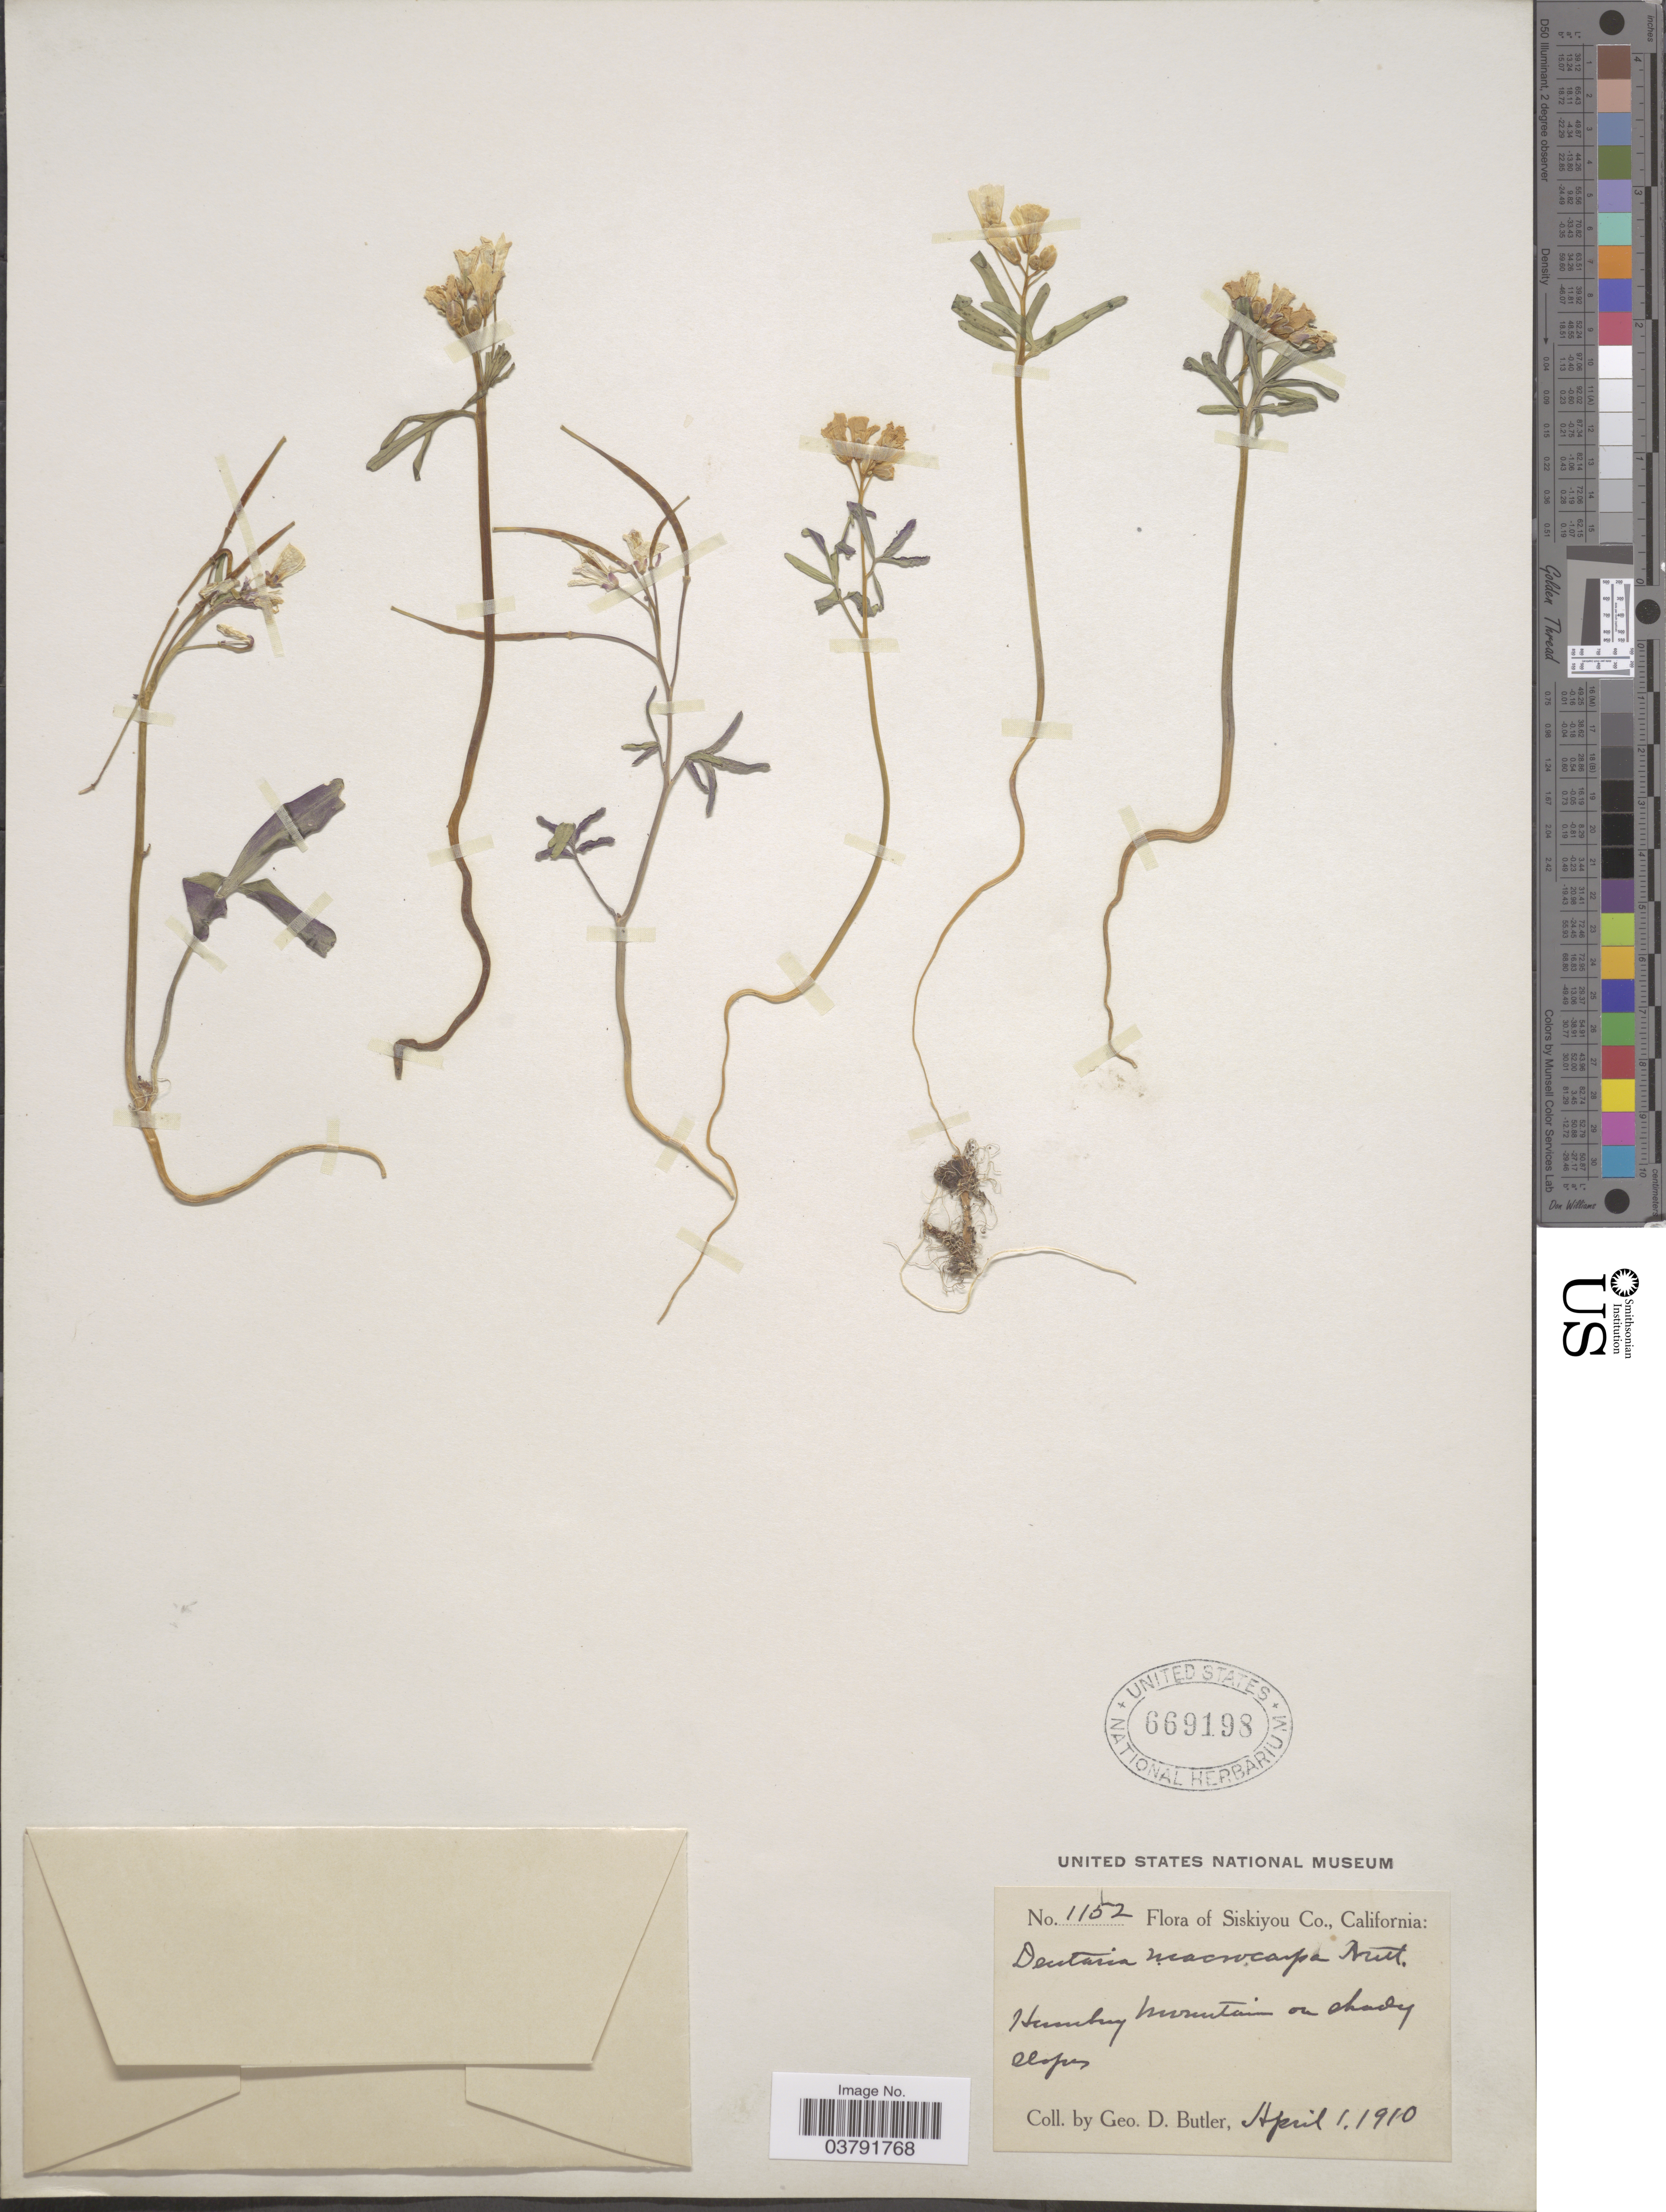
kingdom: Plantae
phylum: Tracheophyta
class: Magnoliopsida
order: Brassicales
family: Brassicaceae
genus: Dentaria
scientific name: Dentaria tenella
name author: Pursh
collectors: G. D. Butler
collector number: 1152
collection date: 1910-04-01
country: United States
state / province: California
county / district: Siskiyou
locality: Siskiyou Co. Humbug Mountain.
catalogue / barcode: US 669198